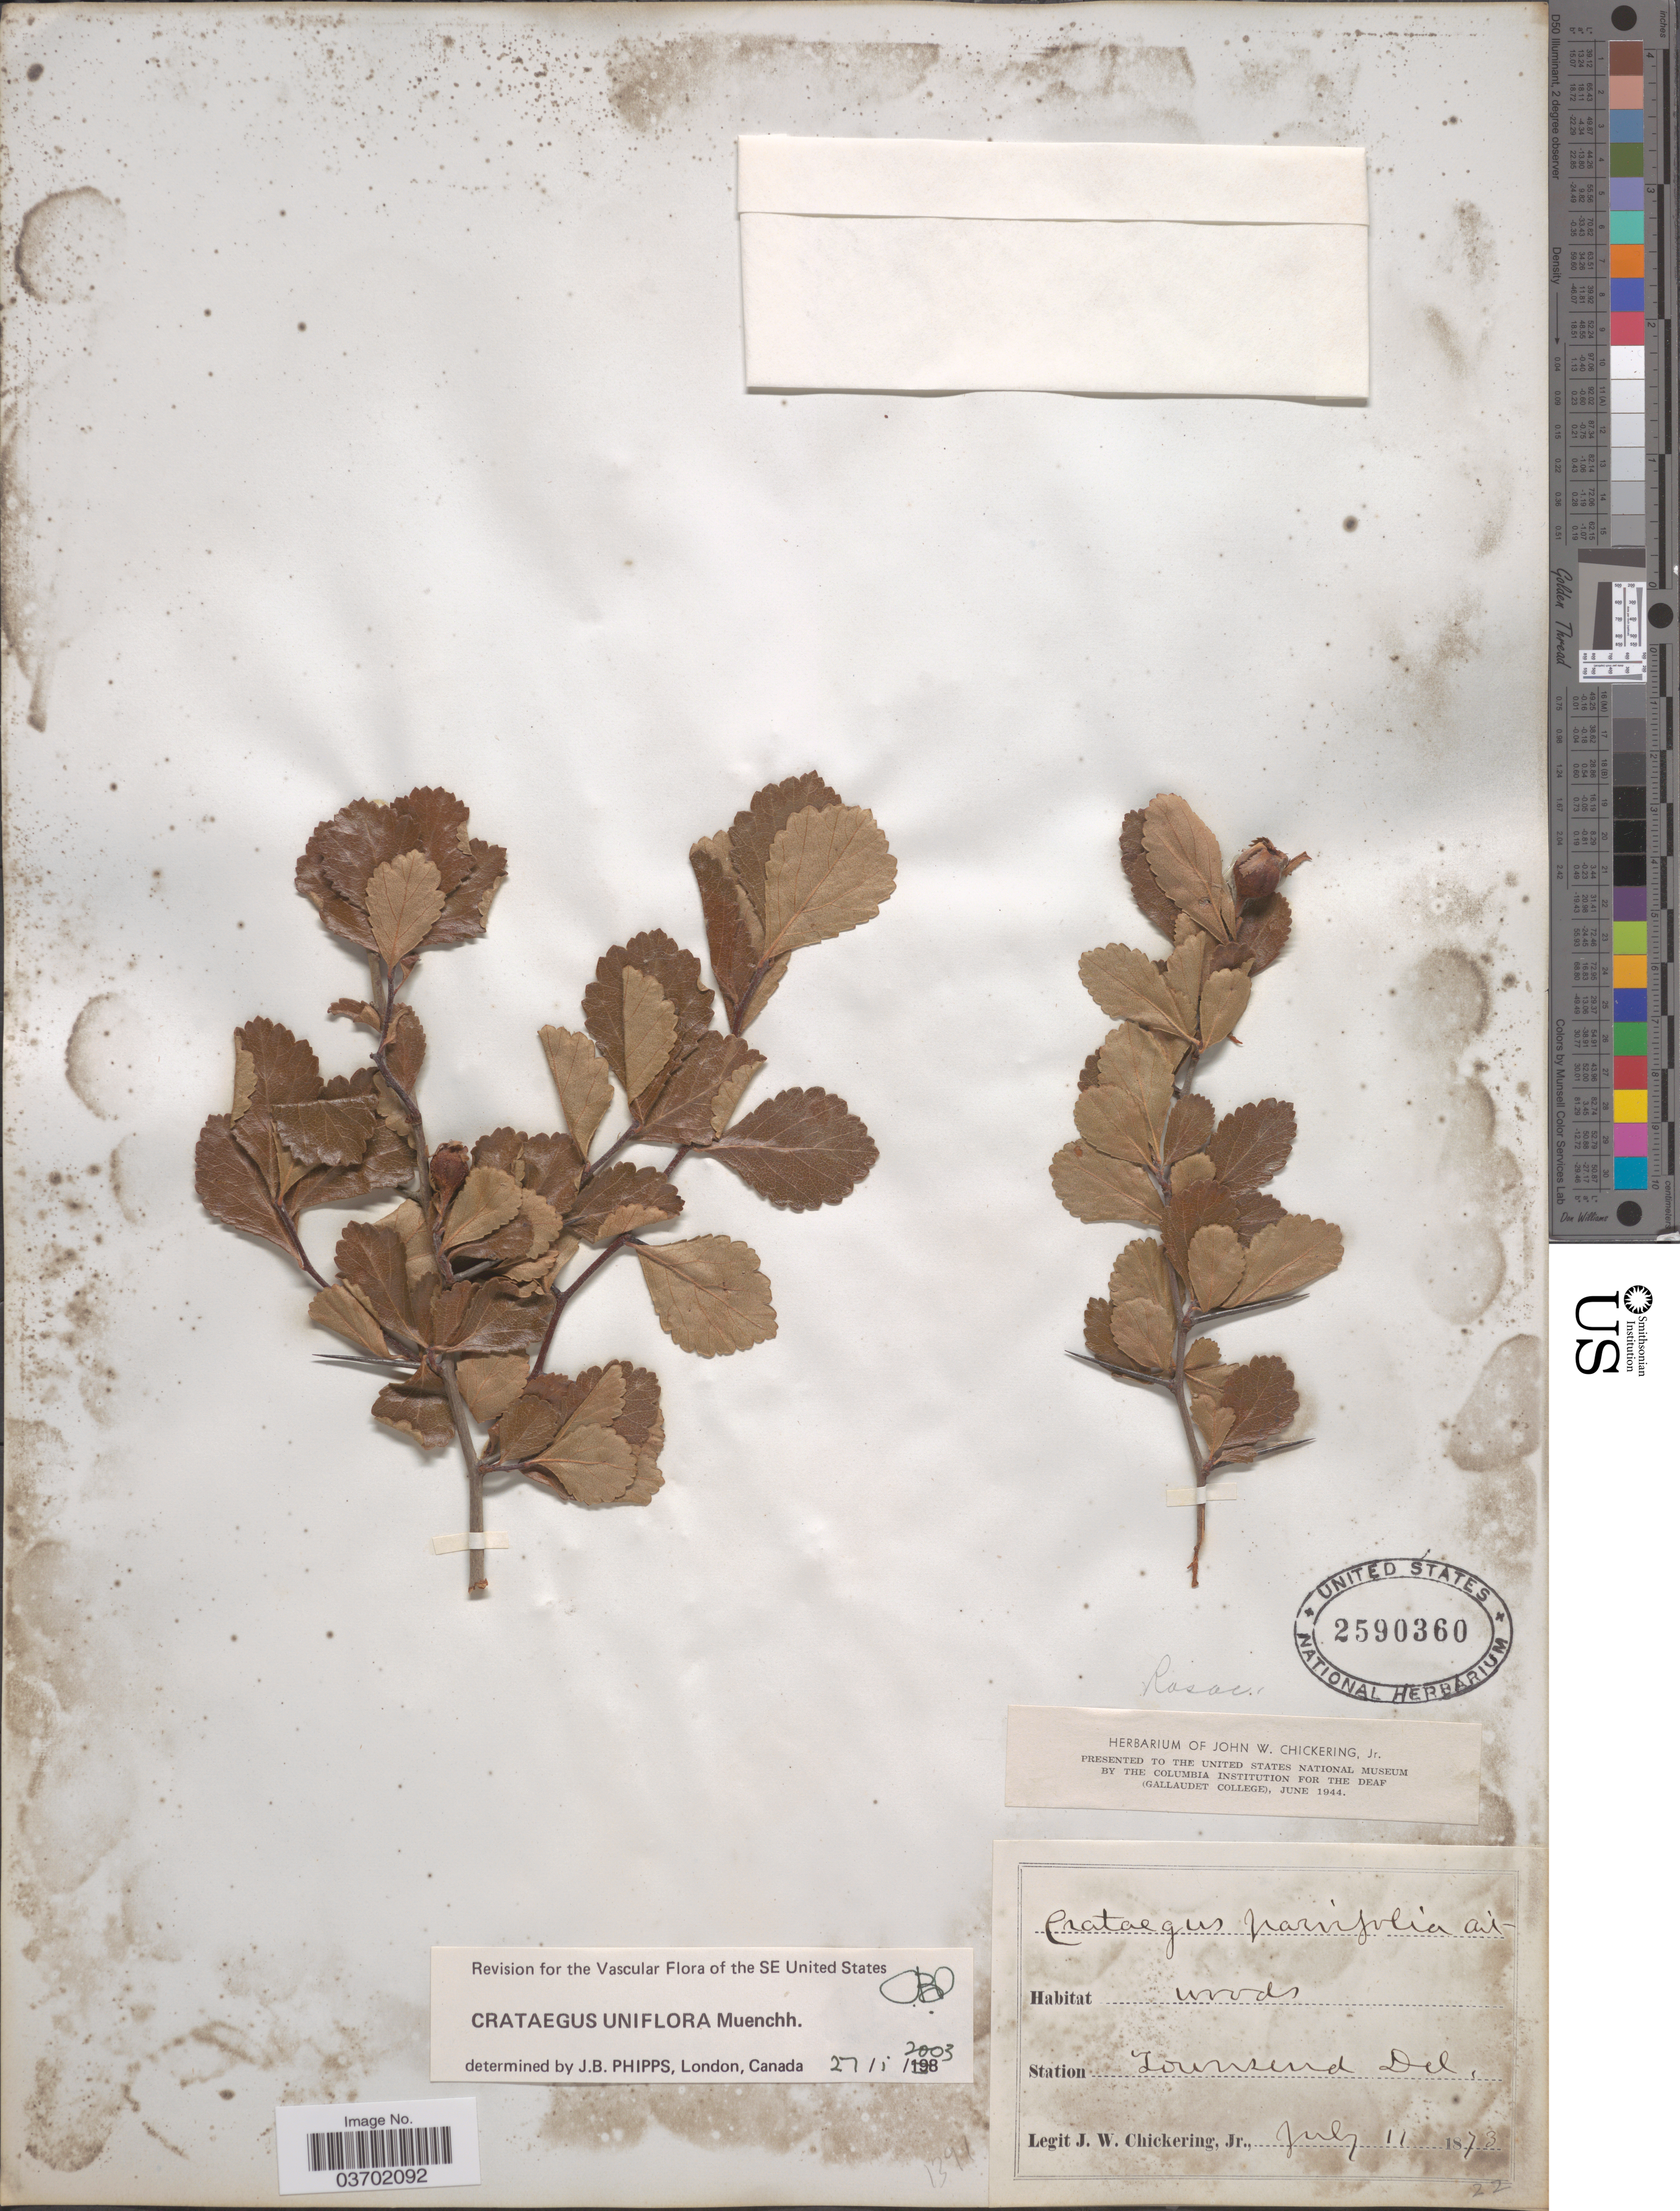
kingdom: Plantae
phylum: Tracheophyta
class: Magnoliopsida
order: Rosales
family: Rosaceae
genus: Crataegus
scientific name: Crataegus uniflora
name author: Münchh.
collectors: J. W. Chickering Jr.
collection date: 1873-07-11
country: United States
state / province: Delaware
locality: Station Townsend.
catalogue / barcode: US 2590360